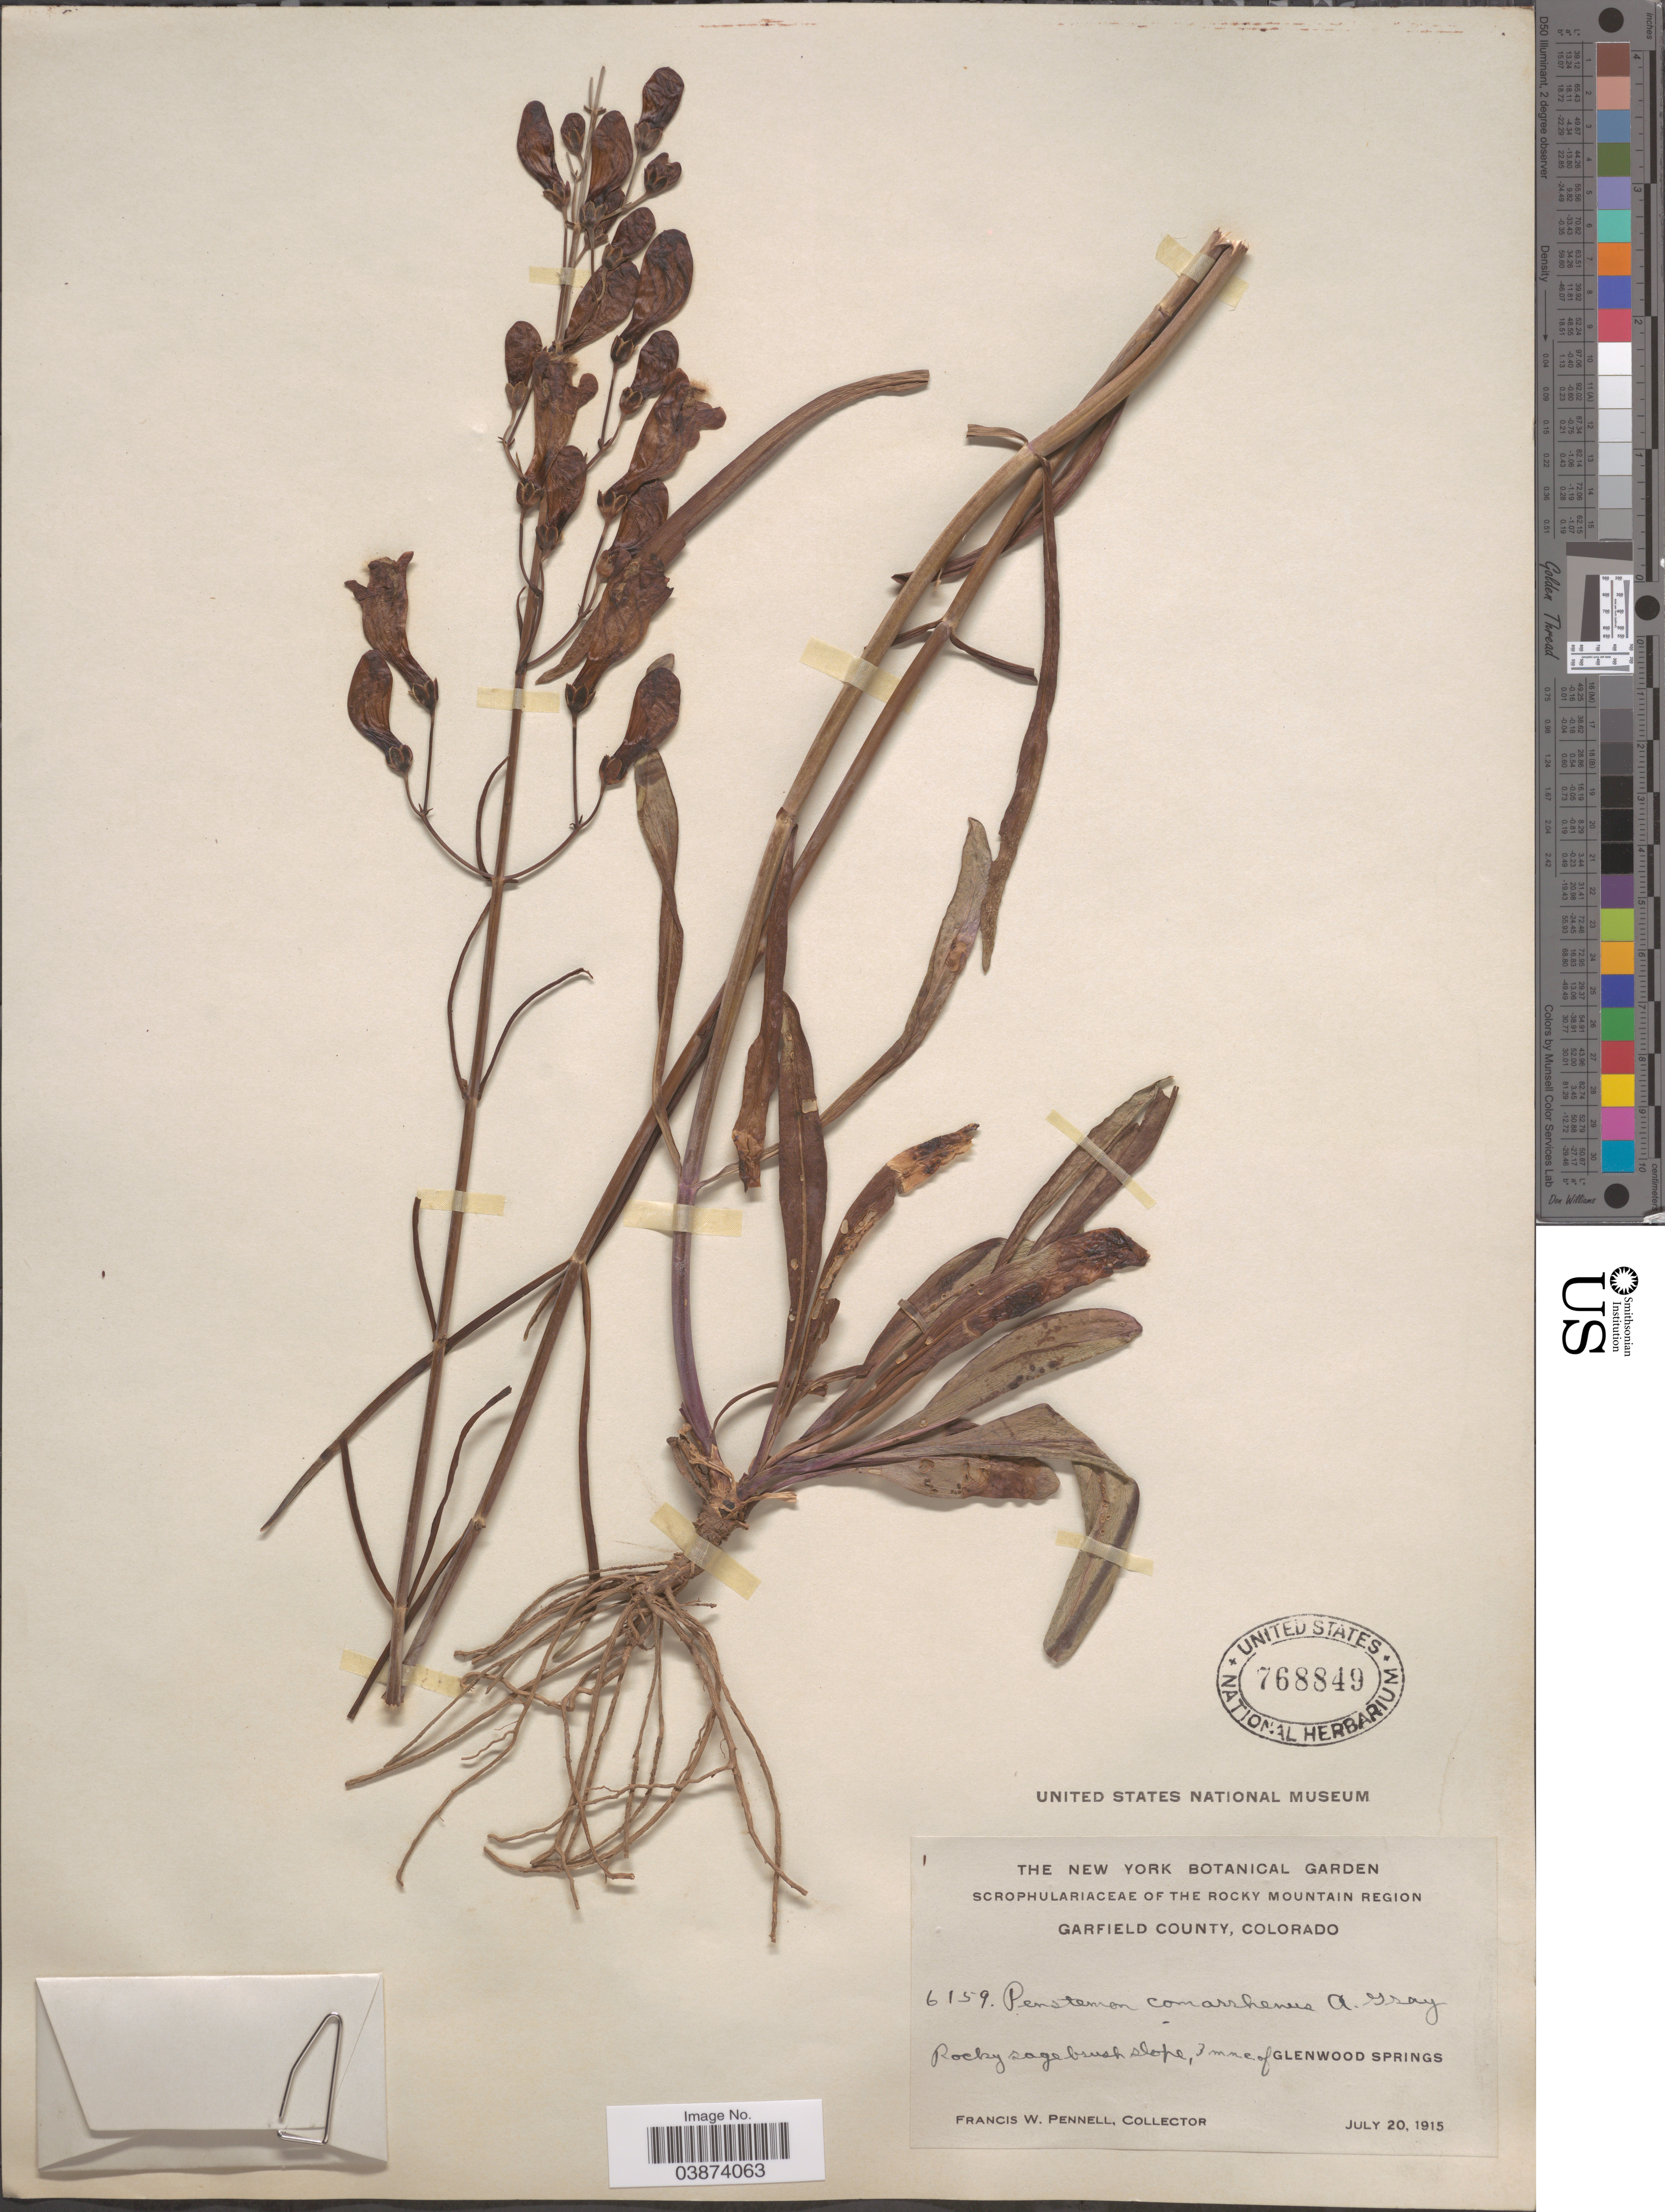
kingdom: Plantae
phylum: Tracheophyta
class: Magnoliopsida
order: Lamiales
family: Plantaginaceae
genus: Penstemon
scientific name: Penstemon comarrhenus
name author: A. Gray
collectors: F. W. Pennell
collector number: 6159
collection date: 1915-07-20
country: United States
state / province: Colorado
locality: The Rocky Mountain Region. Garfield County. Rocky sagebrush slope, 3 m. n. e. of Glenwood Springs.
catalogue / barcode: US 768849